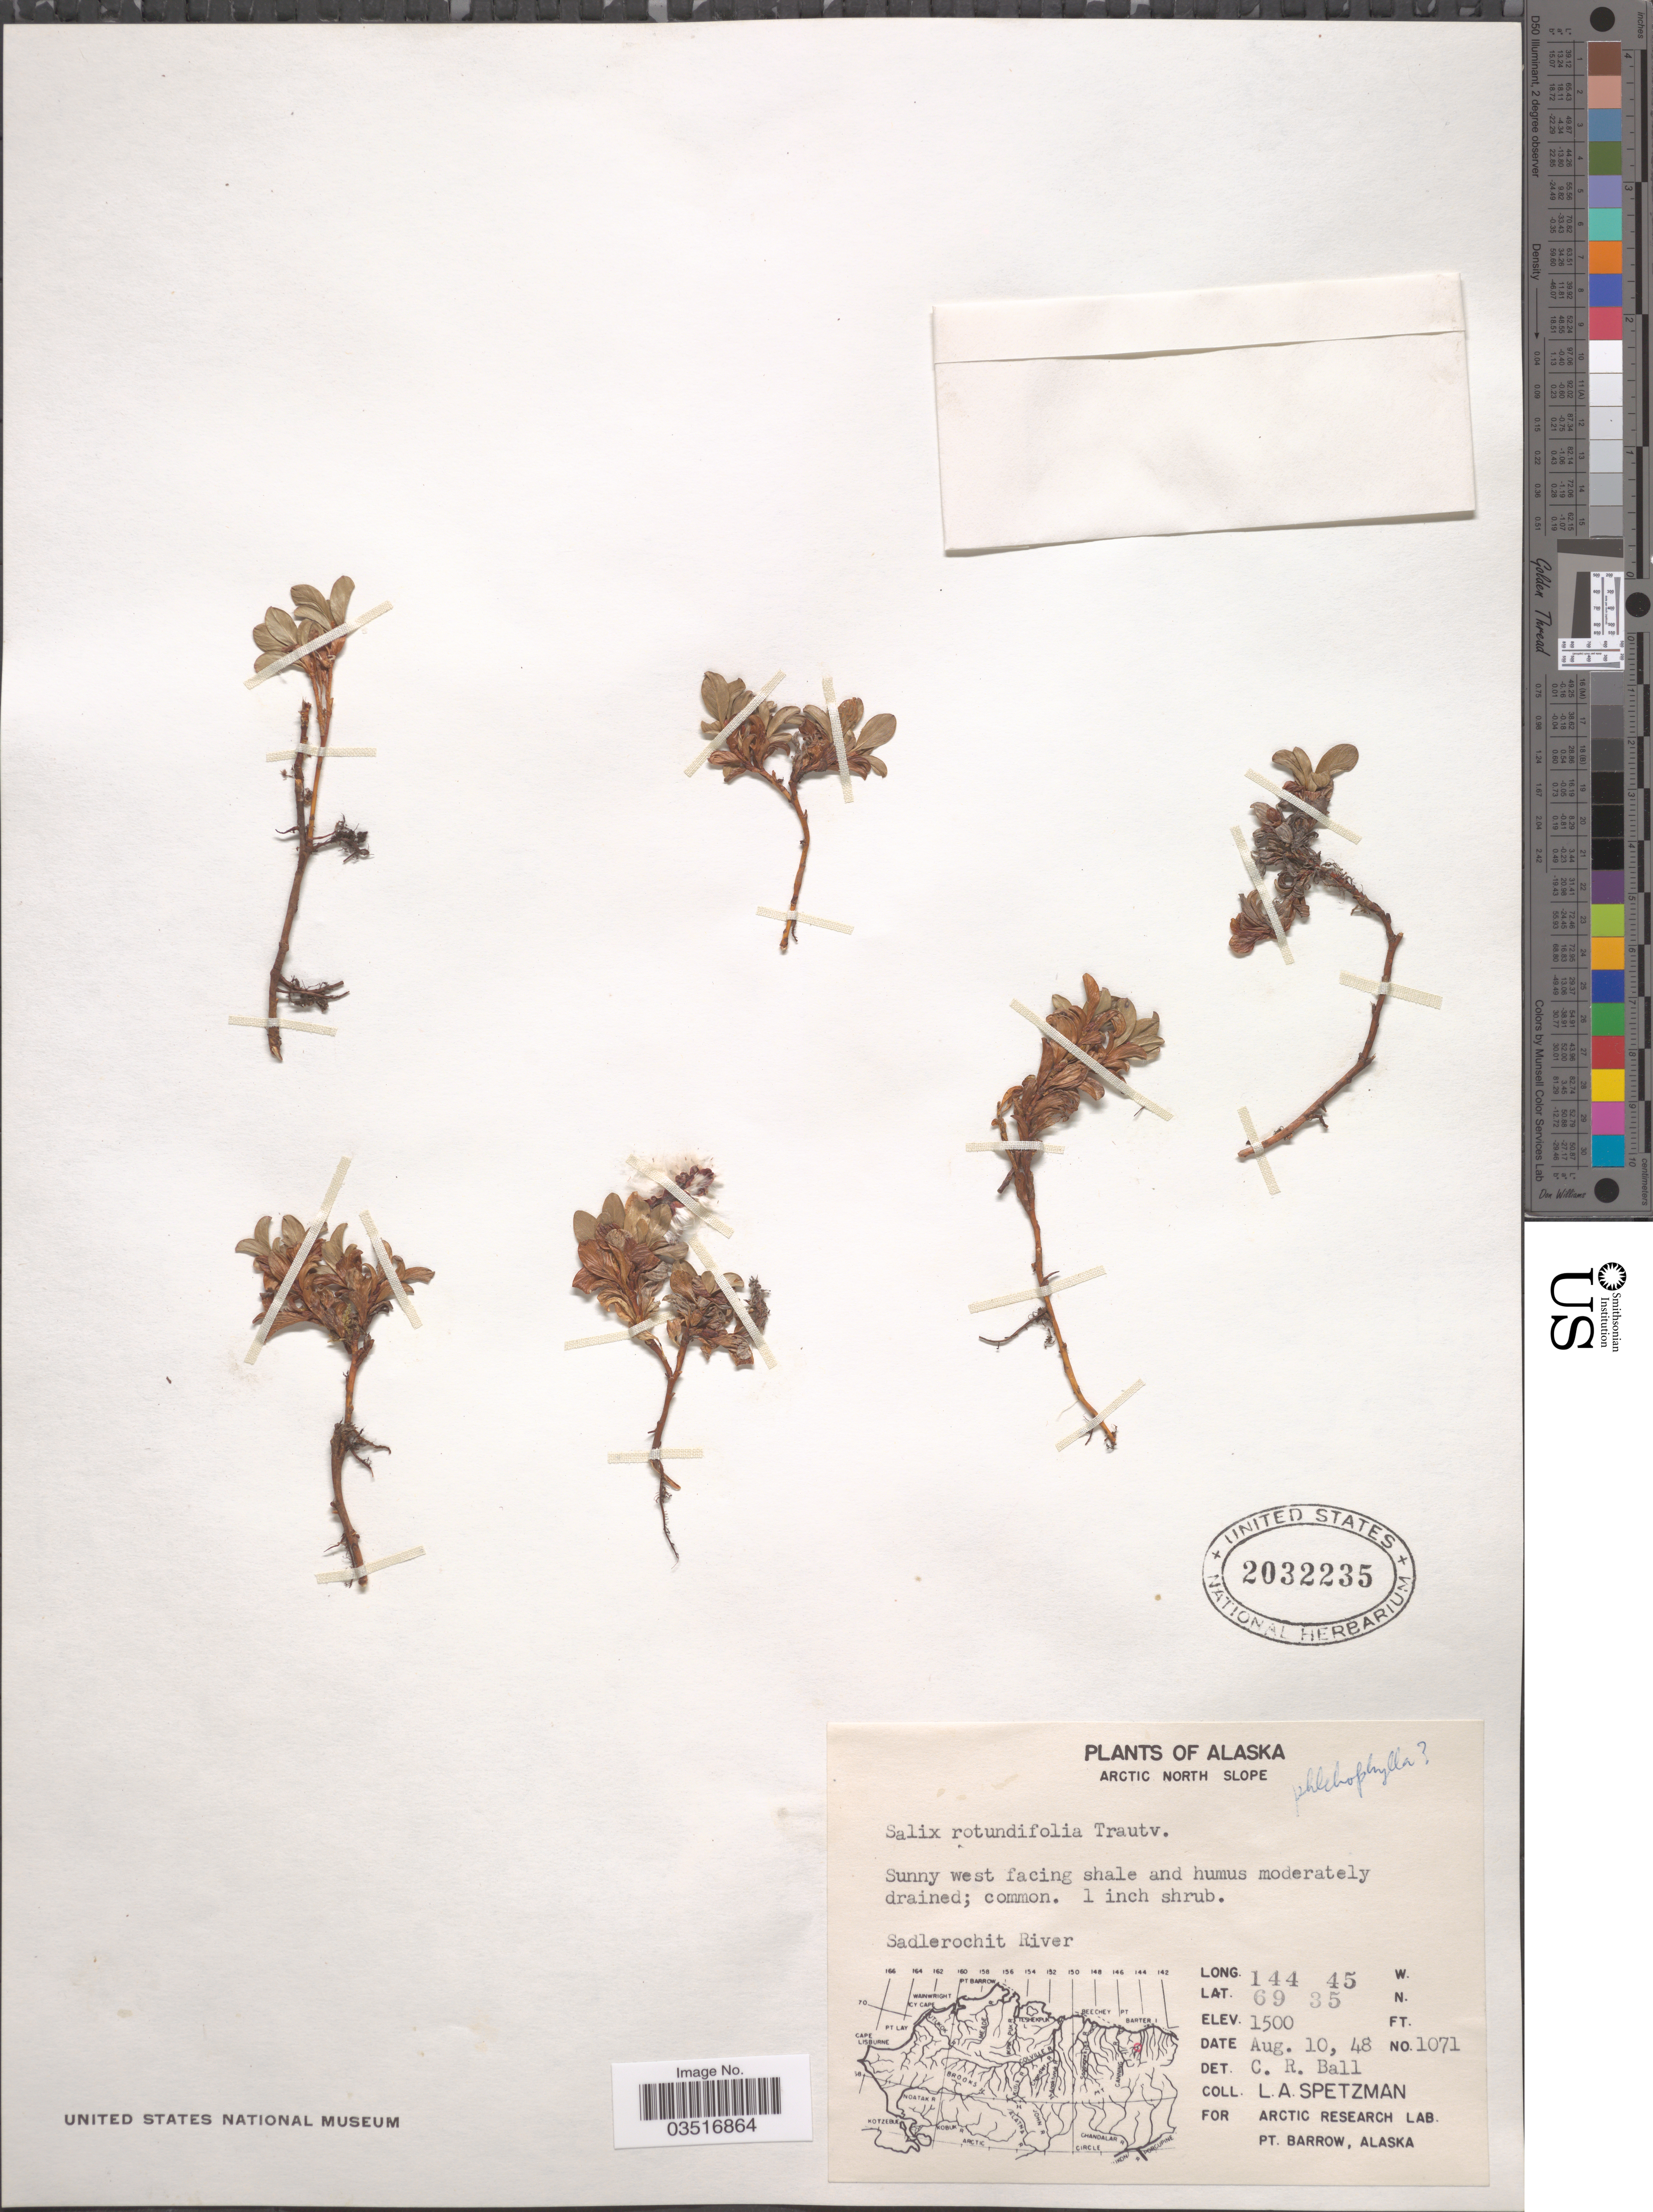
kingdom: Plantae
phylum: Tracheophyta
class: Magnoliopsida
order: Malpighiales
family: Salicaceae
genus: Salix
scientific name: Salix rotundifolia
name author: Trautv.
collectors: L. Spetzman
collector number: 1071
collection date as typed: Transcribed d/m/y: 10/8/48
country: United States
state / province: Alaska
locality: Arctic North Slope. Sunny west facing shale and humus moderately drained. Sadlerochit River.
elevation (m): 457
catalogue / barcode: US 2032235